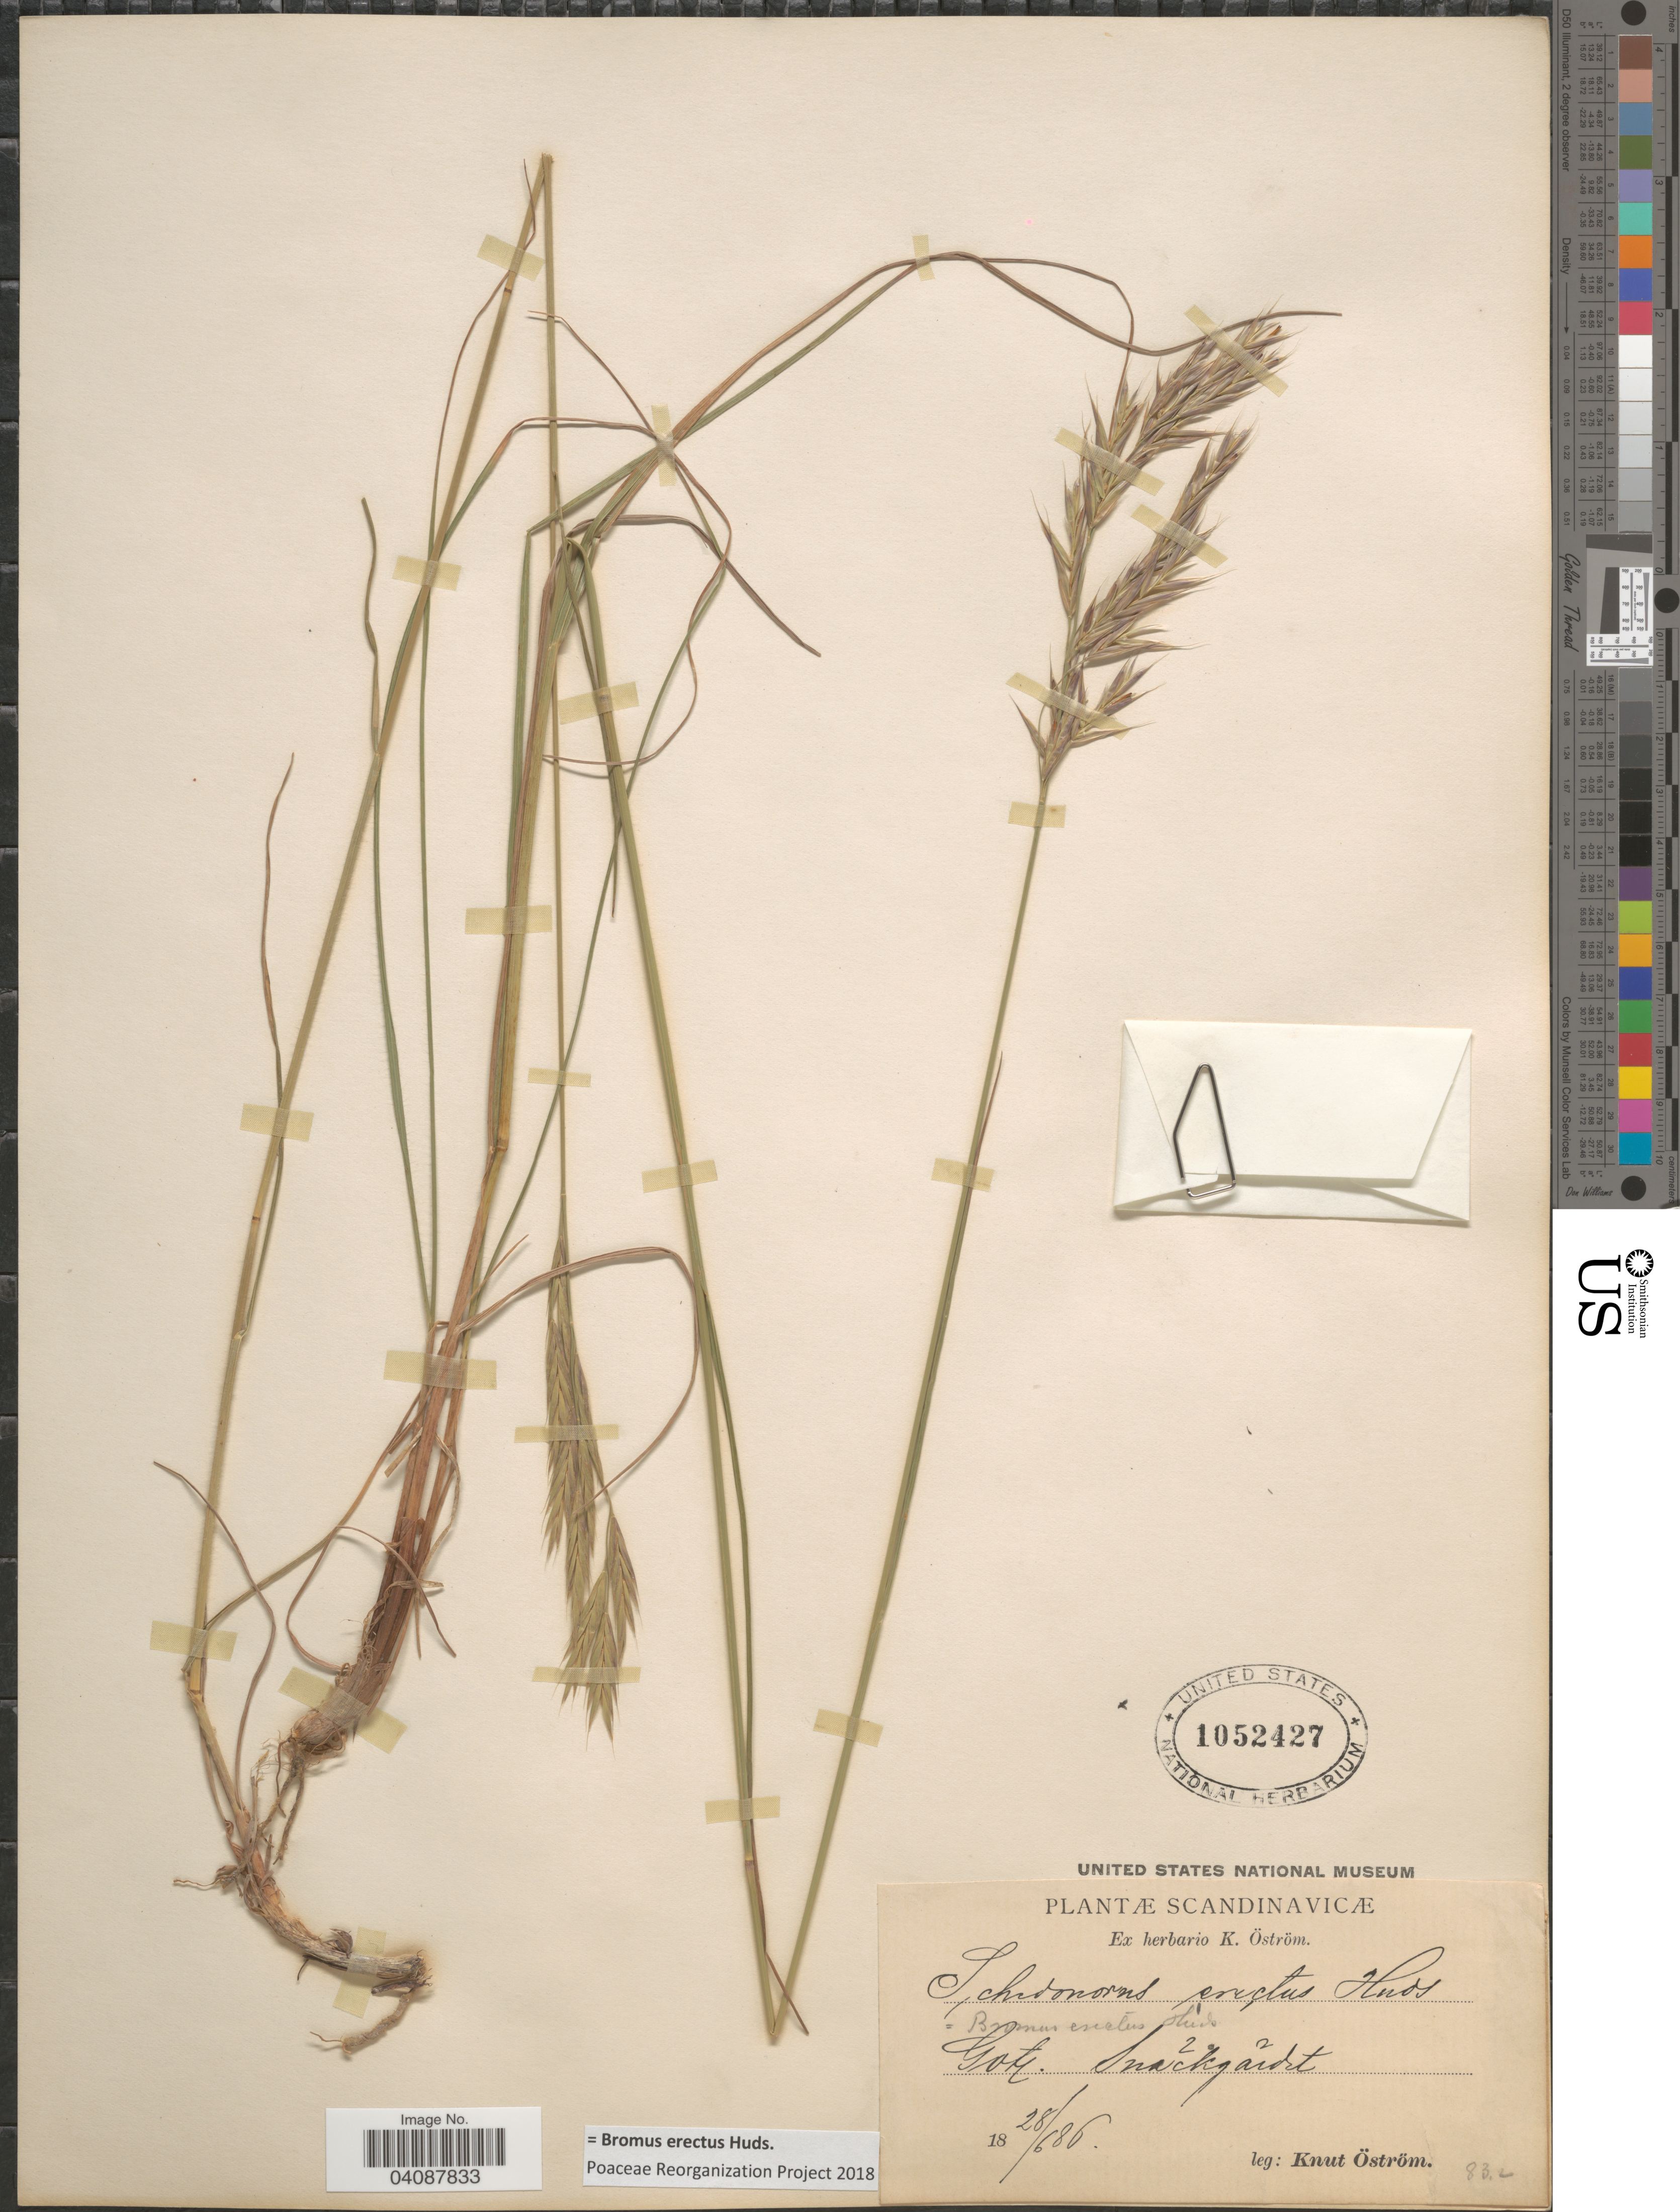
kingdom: Plantae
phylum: Tracheophyta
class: Liliopsida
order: Poales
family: Poaceae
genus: Bromus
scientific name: Bromus erectus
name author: Huds.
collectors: K. Öström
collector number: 832*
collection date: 1886-06-28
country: Sweden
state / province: Gotland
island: Gotland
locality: Scandinavicæ. Gotl. Snãckgãrdet.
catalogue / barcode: US 1052427